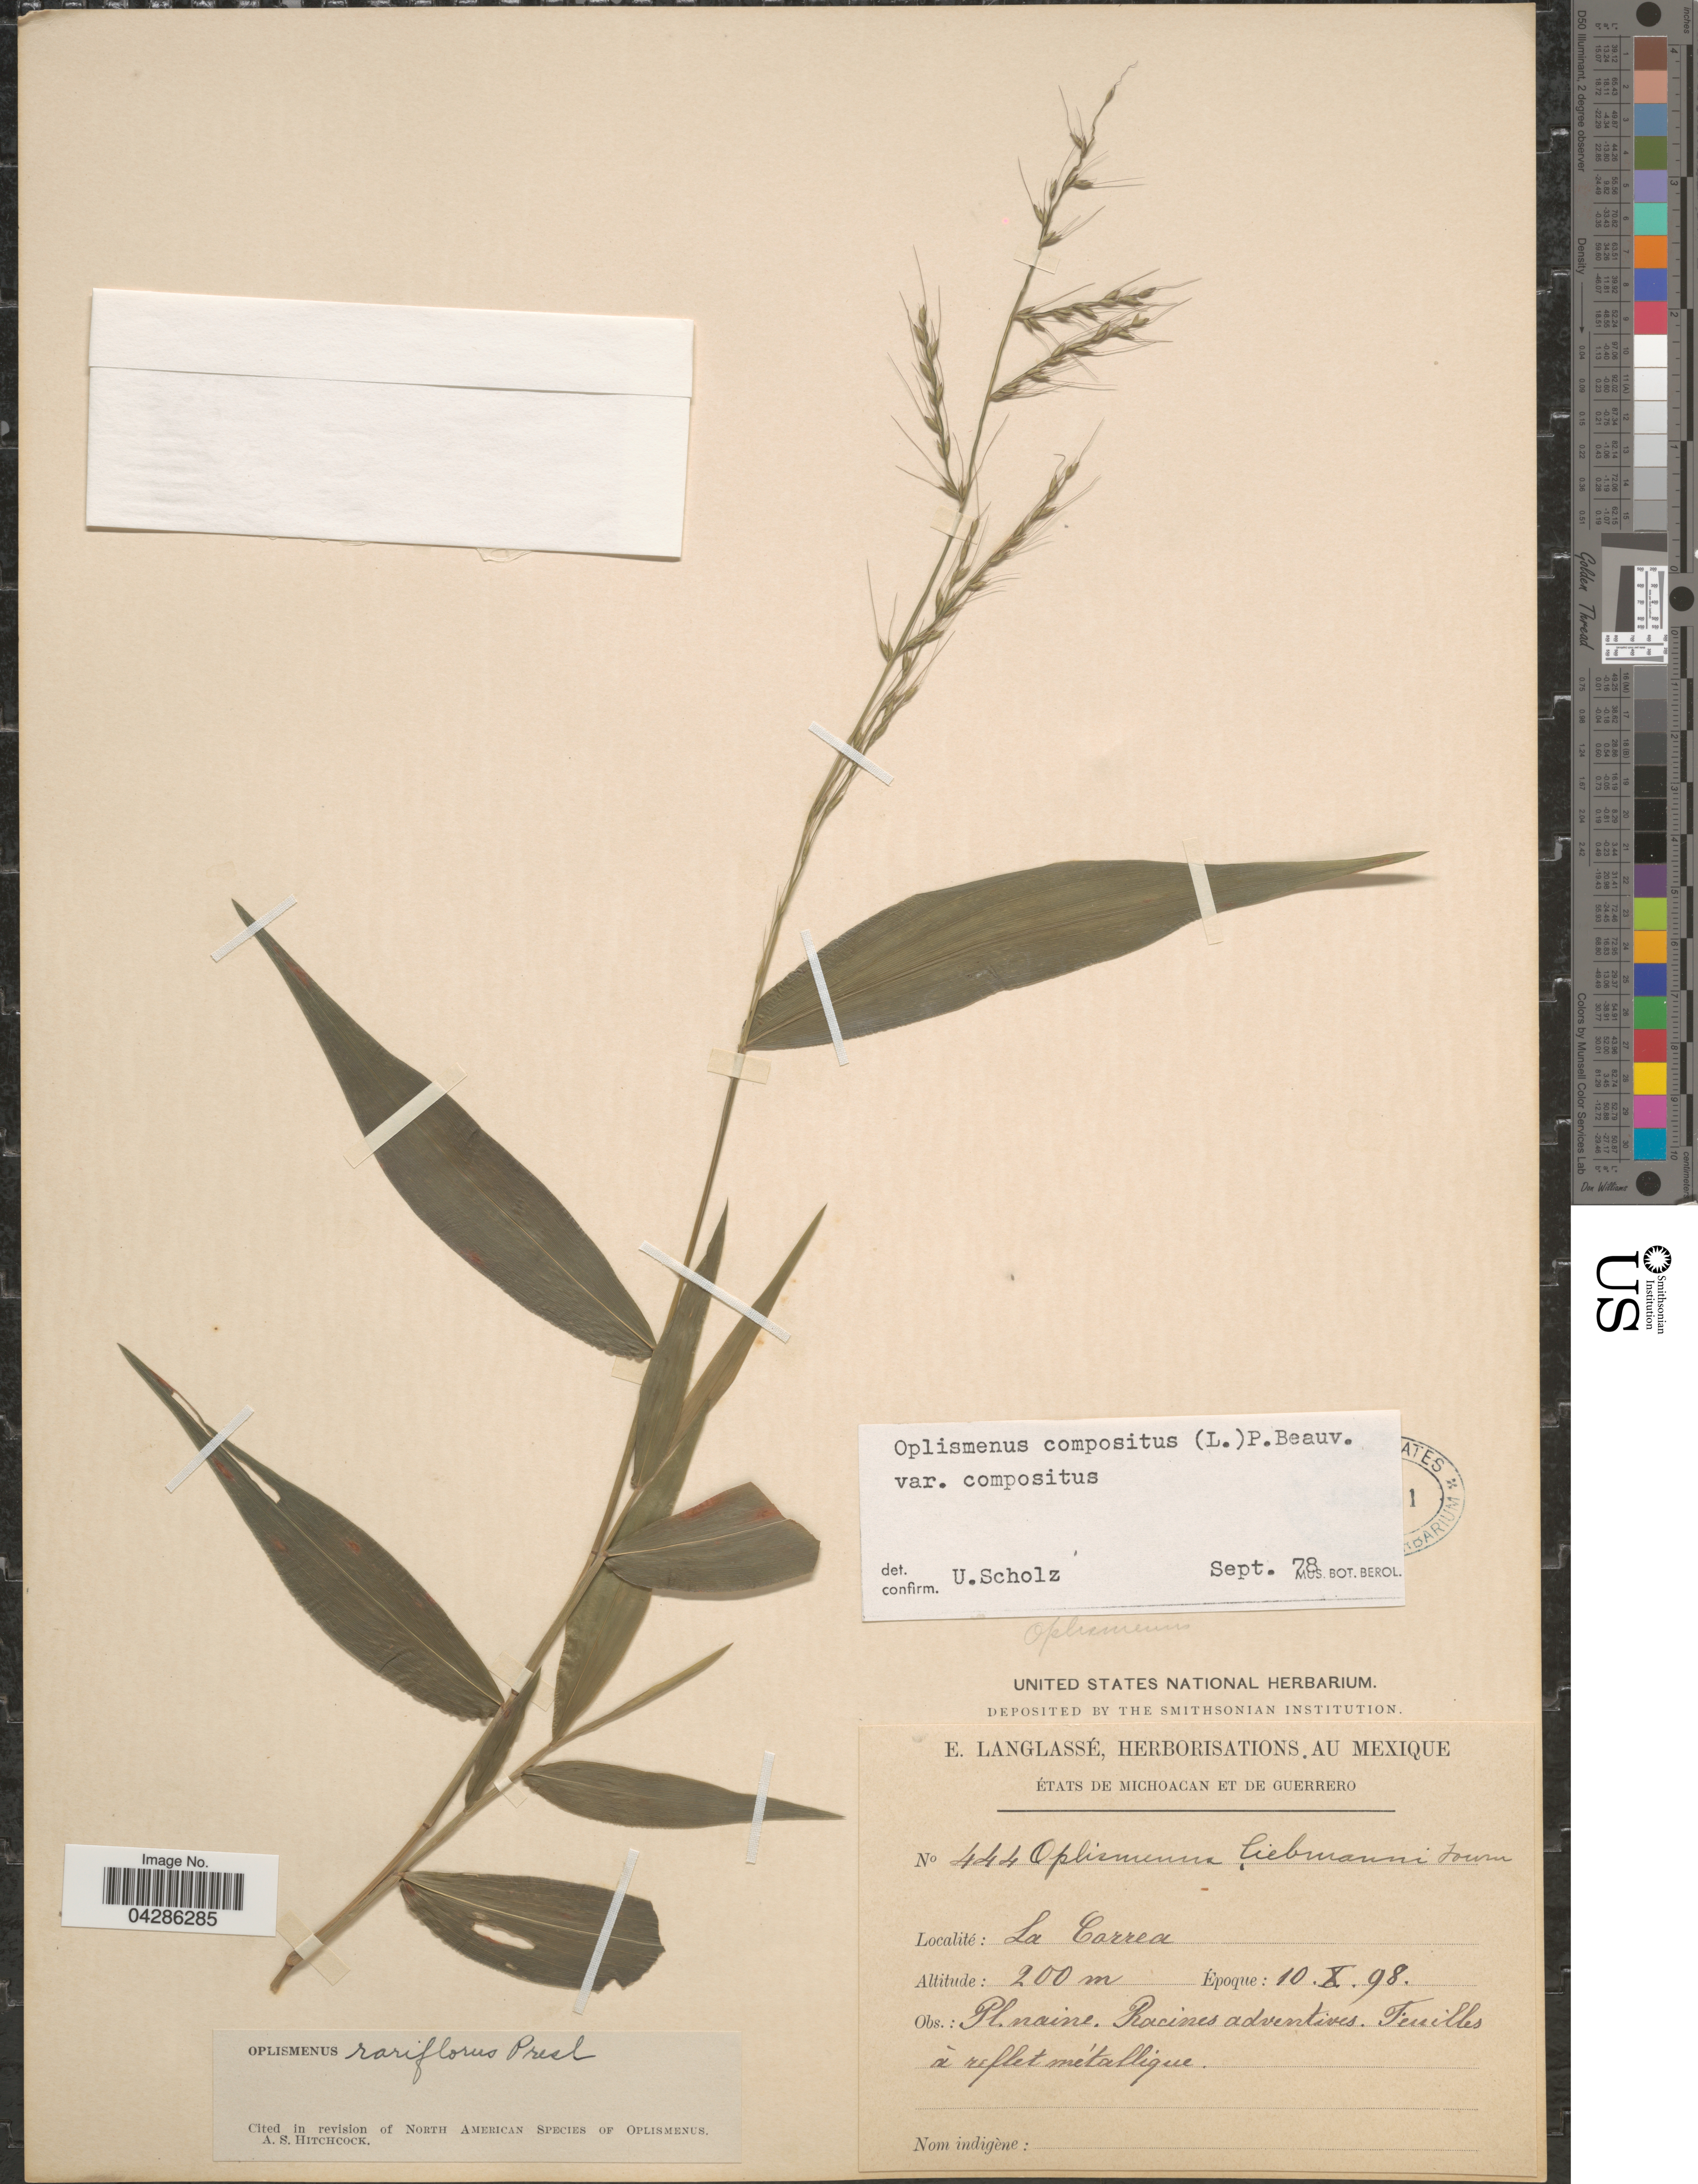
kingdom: Plantae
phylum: Tracheophyta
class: Liliopsida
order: Poales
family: Poaceae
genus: Oplismenus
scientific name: Oplismenus compositus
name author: (L.) P. Beauv.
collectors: ex herb. E. Langlasse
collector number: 444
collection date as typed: Transcribed d/m/y: 10/10/98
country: Mexico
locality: Au Mexique. États de Michoacan et de Guerrero. La Correa.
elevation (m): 200